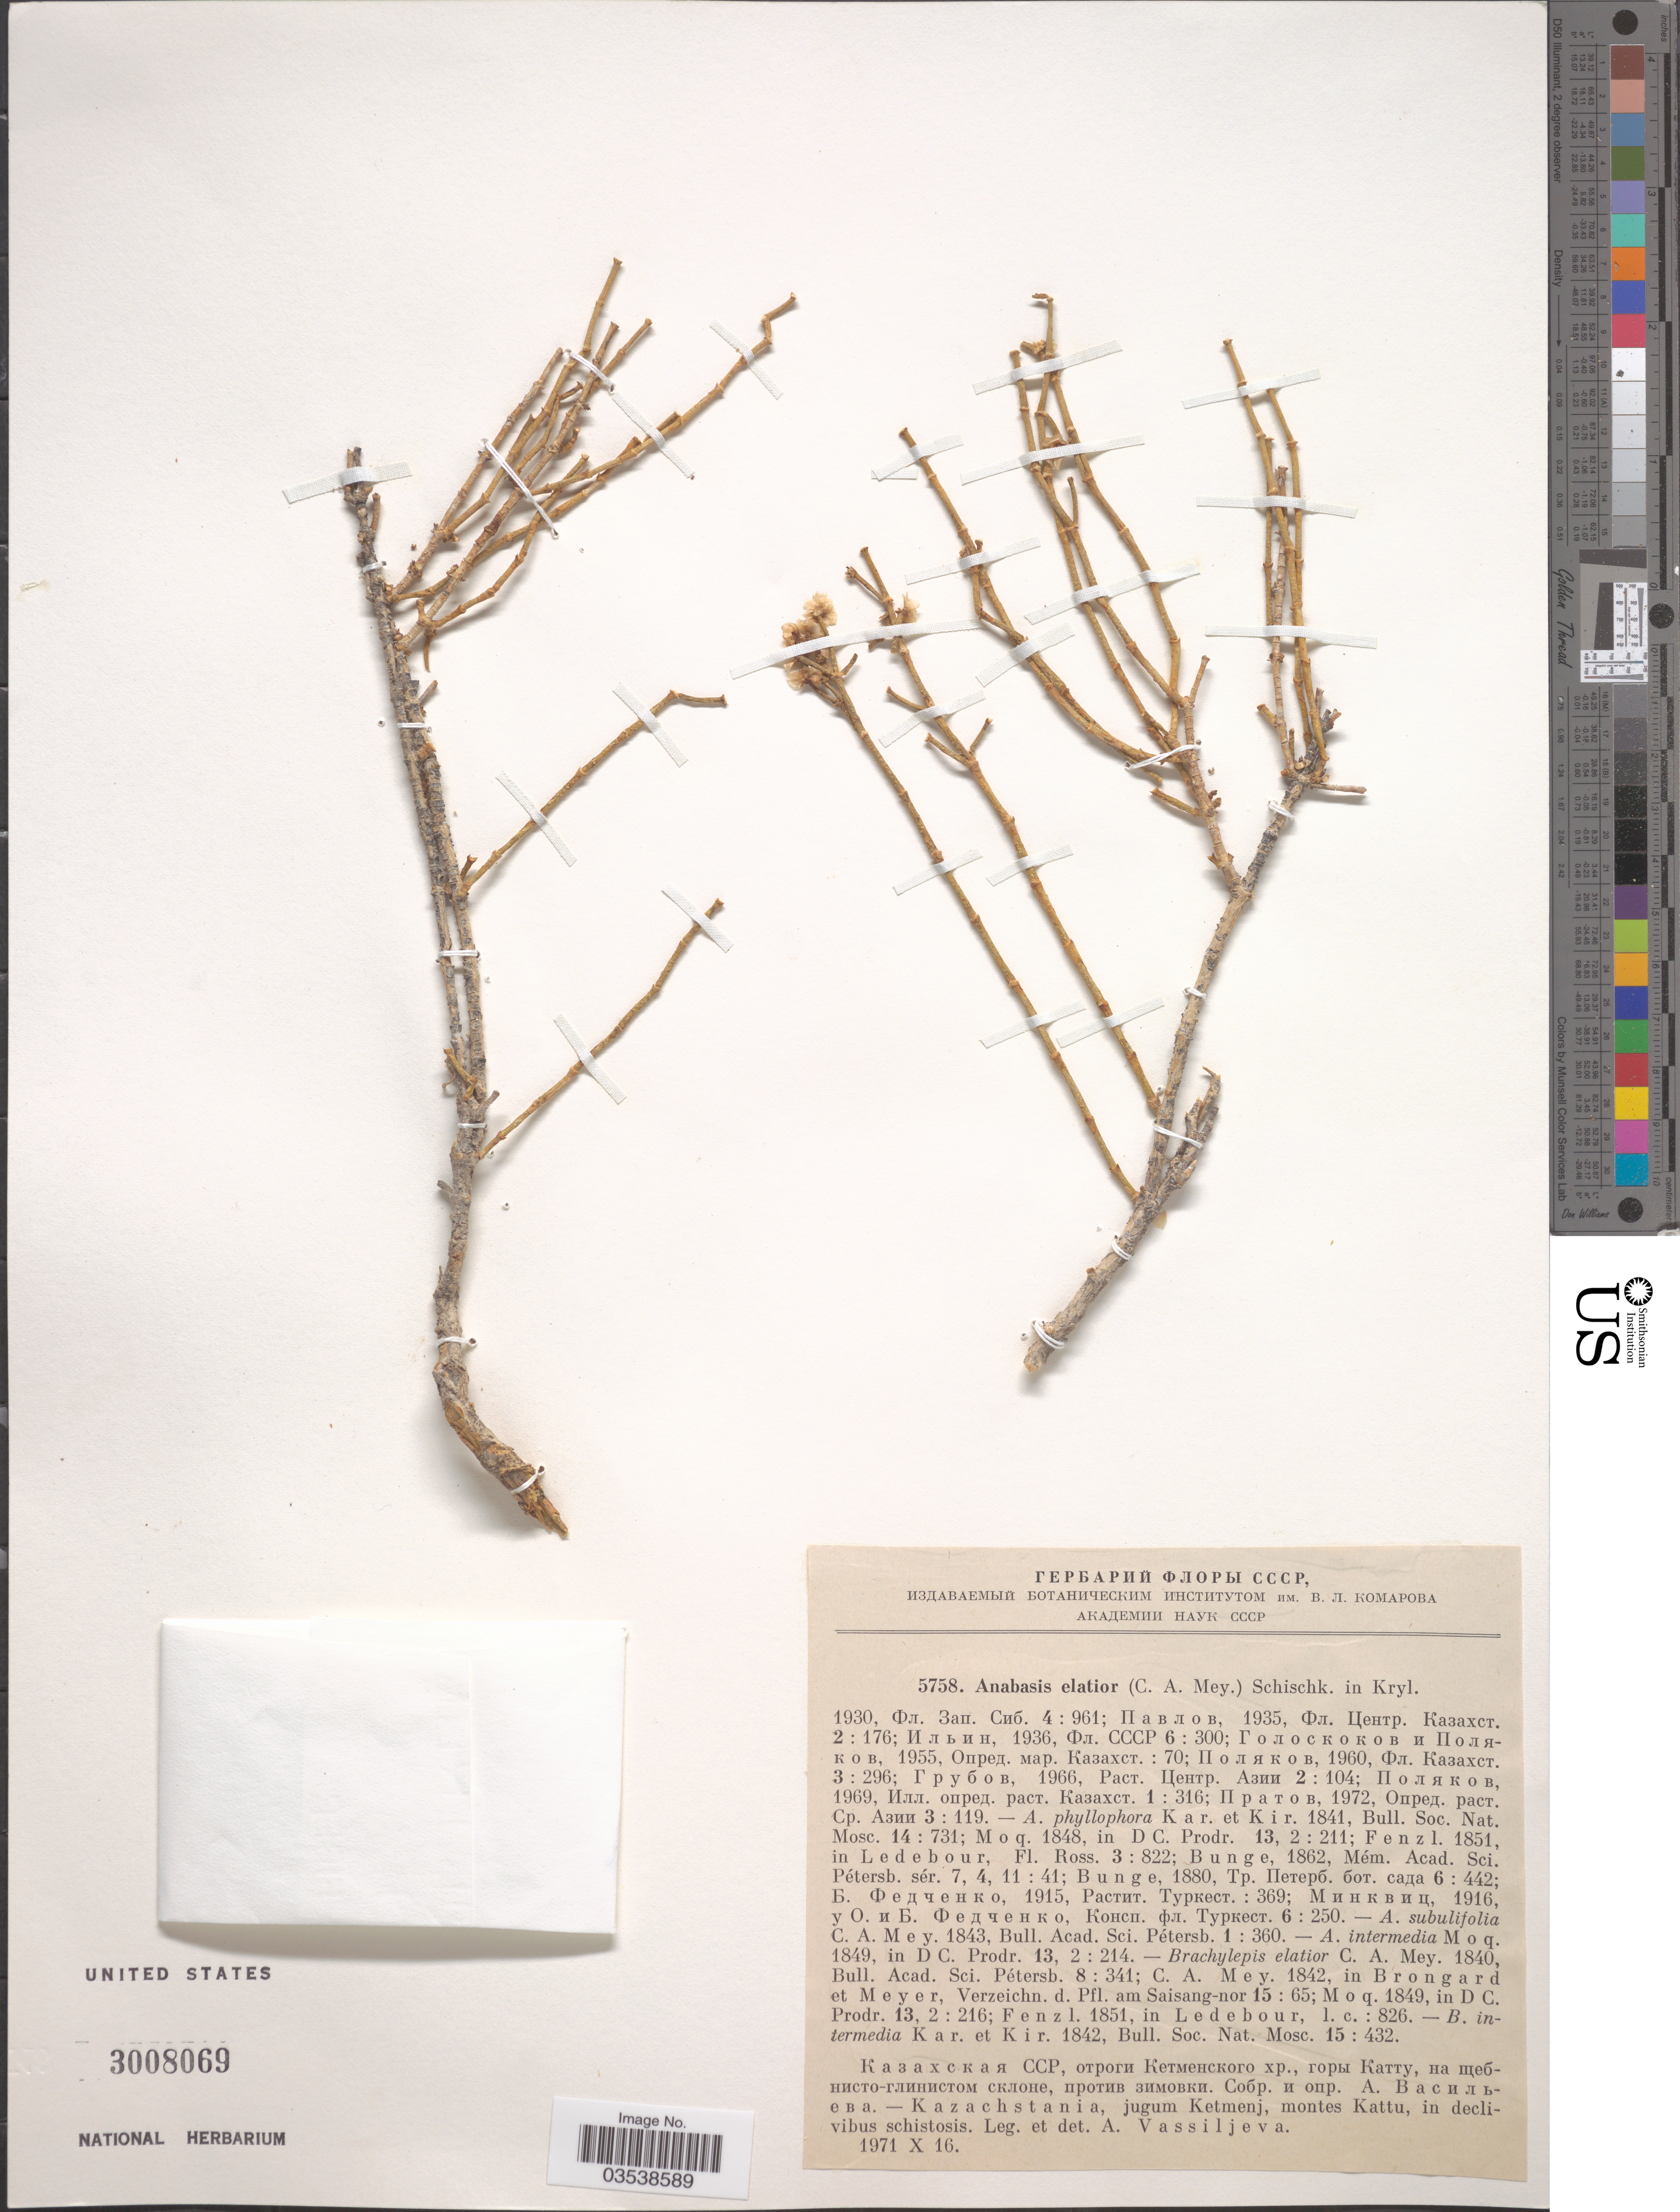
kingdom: Plantae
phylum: Tracheophyta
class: Magnoliopsida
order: Caryophyllales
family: Amaranthaceae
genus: Anabasis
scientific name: Anabasis elatior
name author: (C.A. Mey.) Schischk.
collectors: A. Vassiljeva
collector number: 5758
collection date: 1971-10-16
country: Kazakhstan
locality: Kazachstania, jugum Ketmenj, montes Kattu, in declivibus schistosis.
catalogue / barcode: US 3008069